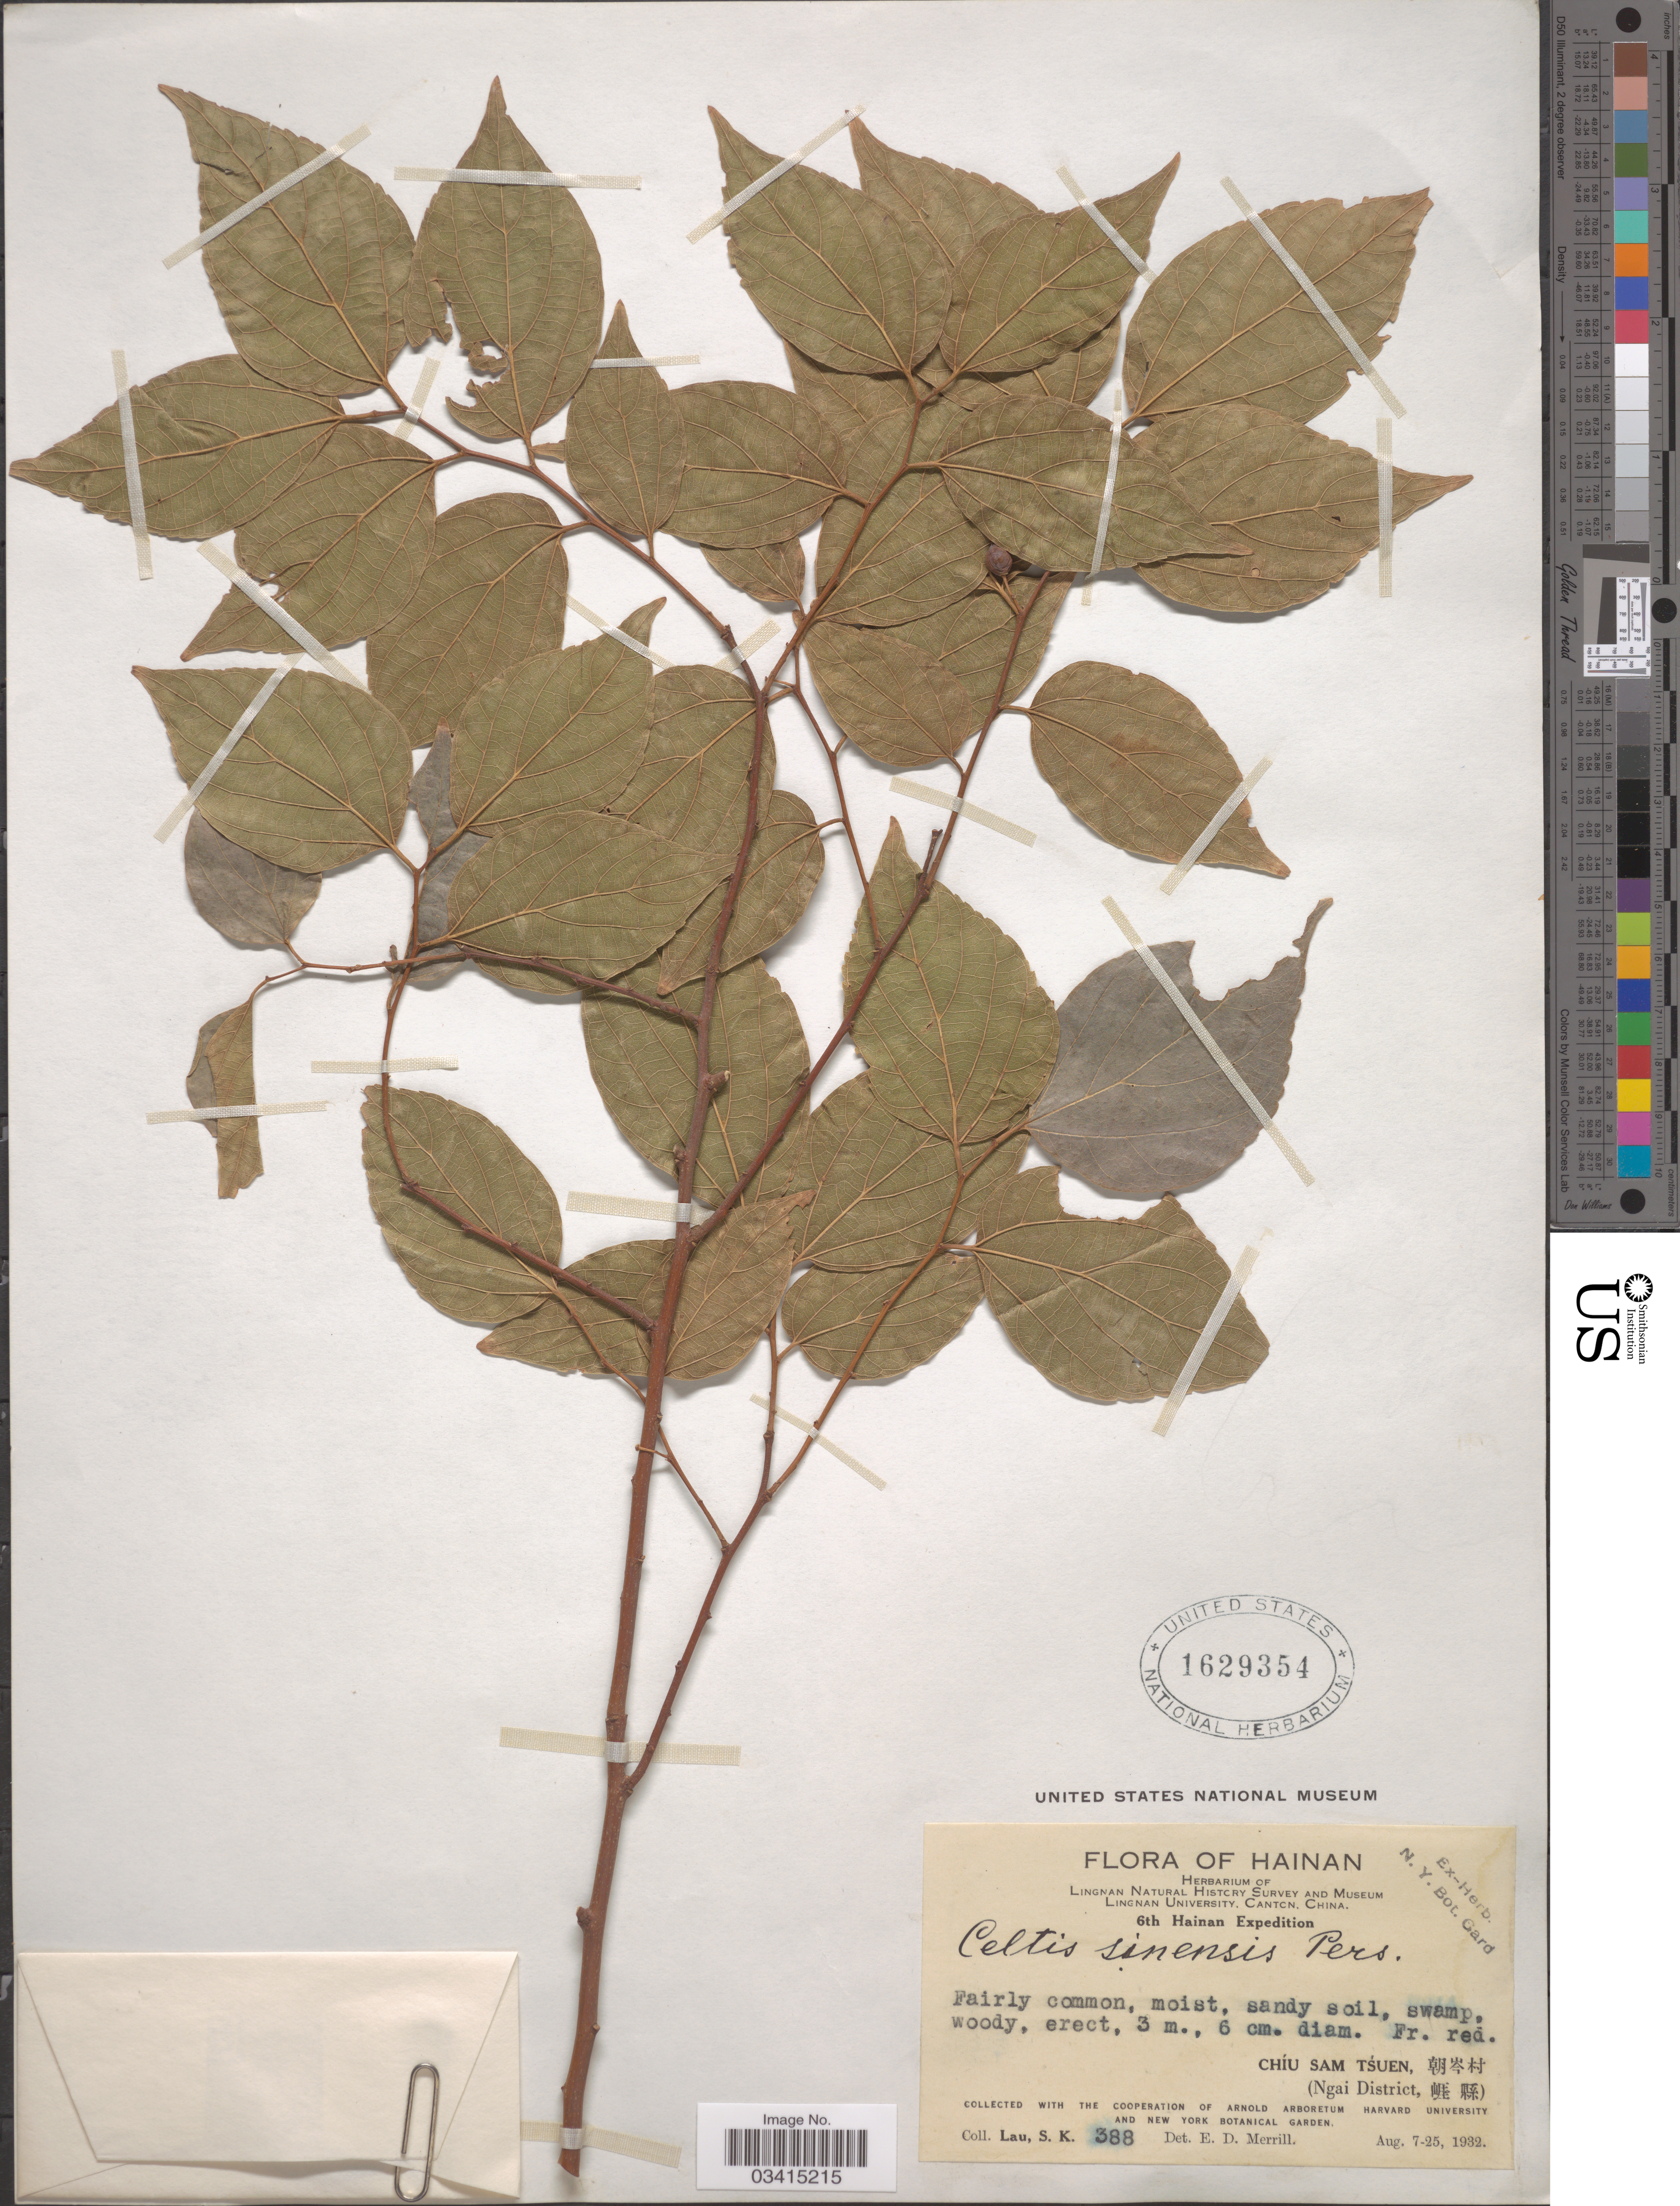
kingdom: Plantae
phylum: Tracheophyta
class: Magnoliopsida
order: Rosales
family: Cannabaceae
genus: Celtis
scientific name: Celtis sinensis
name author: Pers.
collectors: S. K. Lau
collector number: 388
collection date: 1932-08-07/1932-08-25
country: China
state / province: Hainan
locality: Chíu Sam Tśuen. (Ngai District).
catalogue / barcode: US 1629354